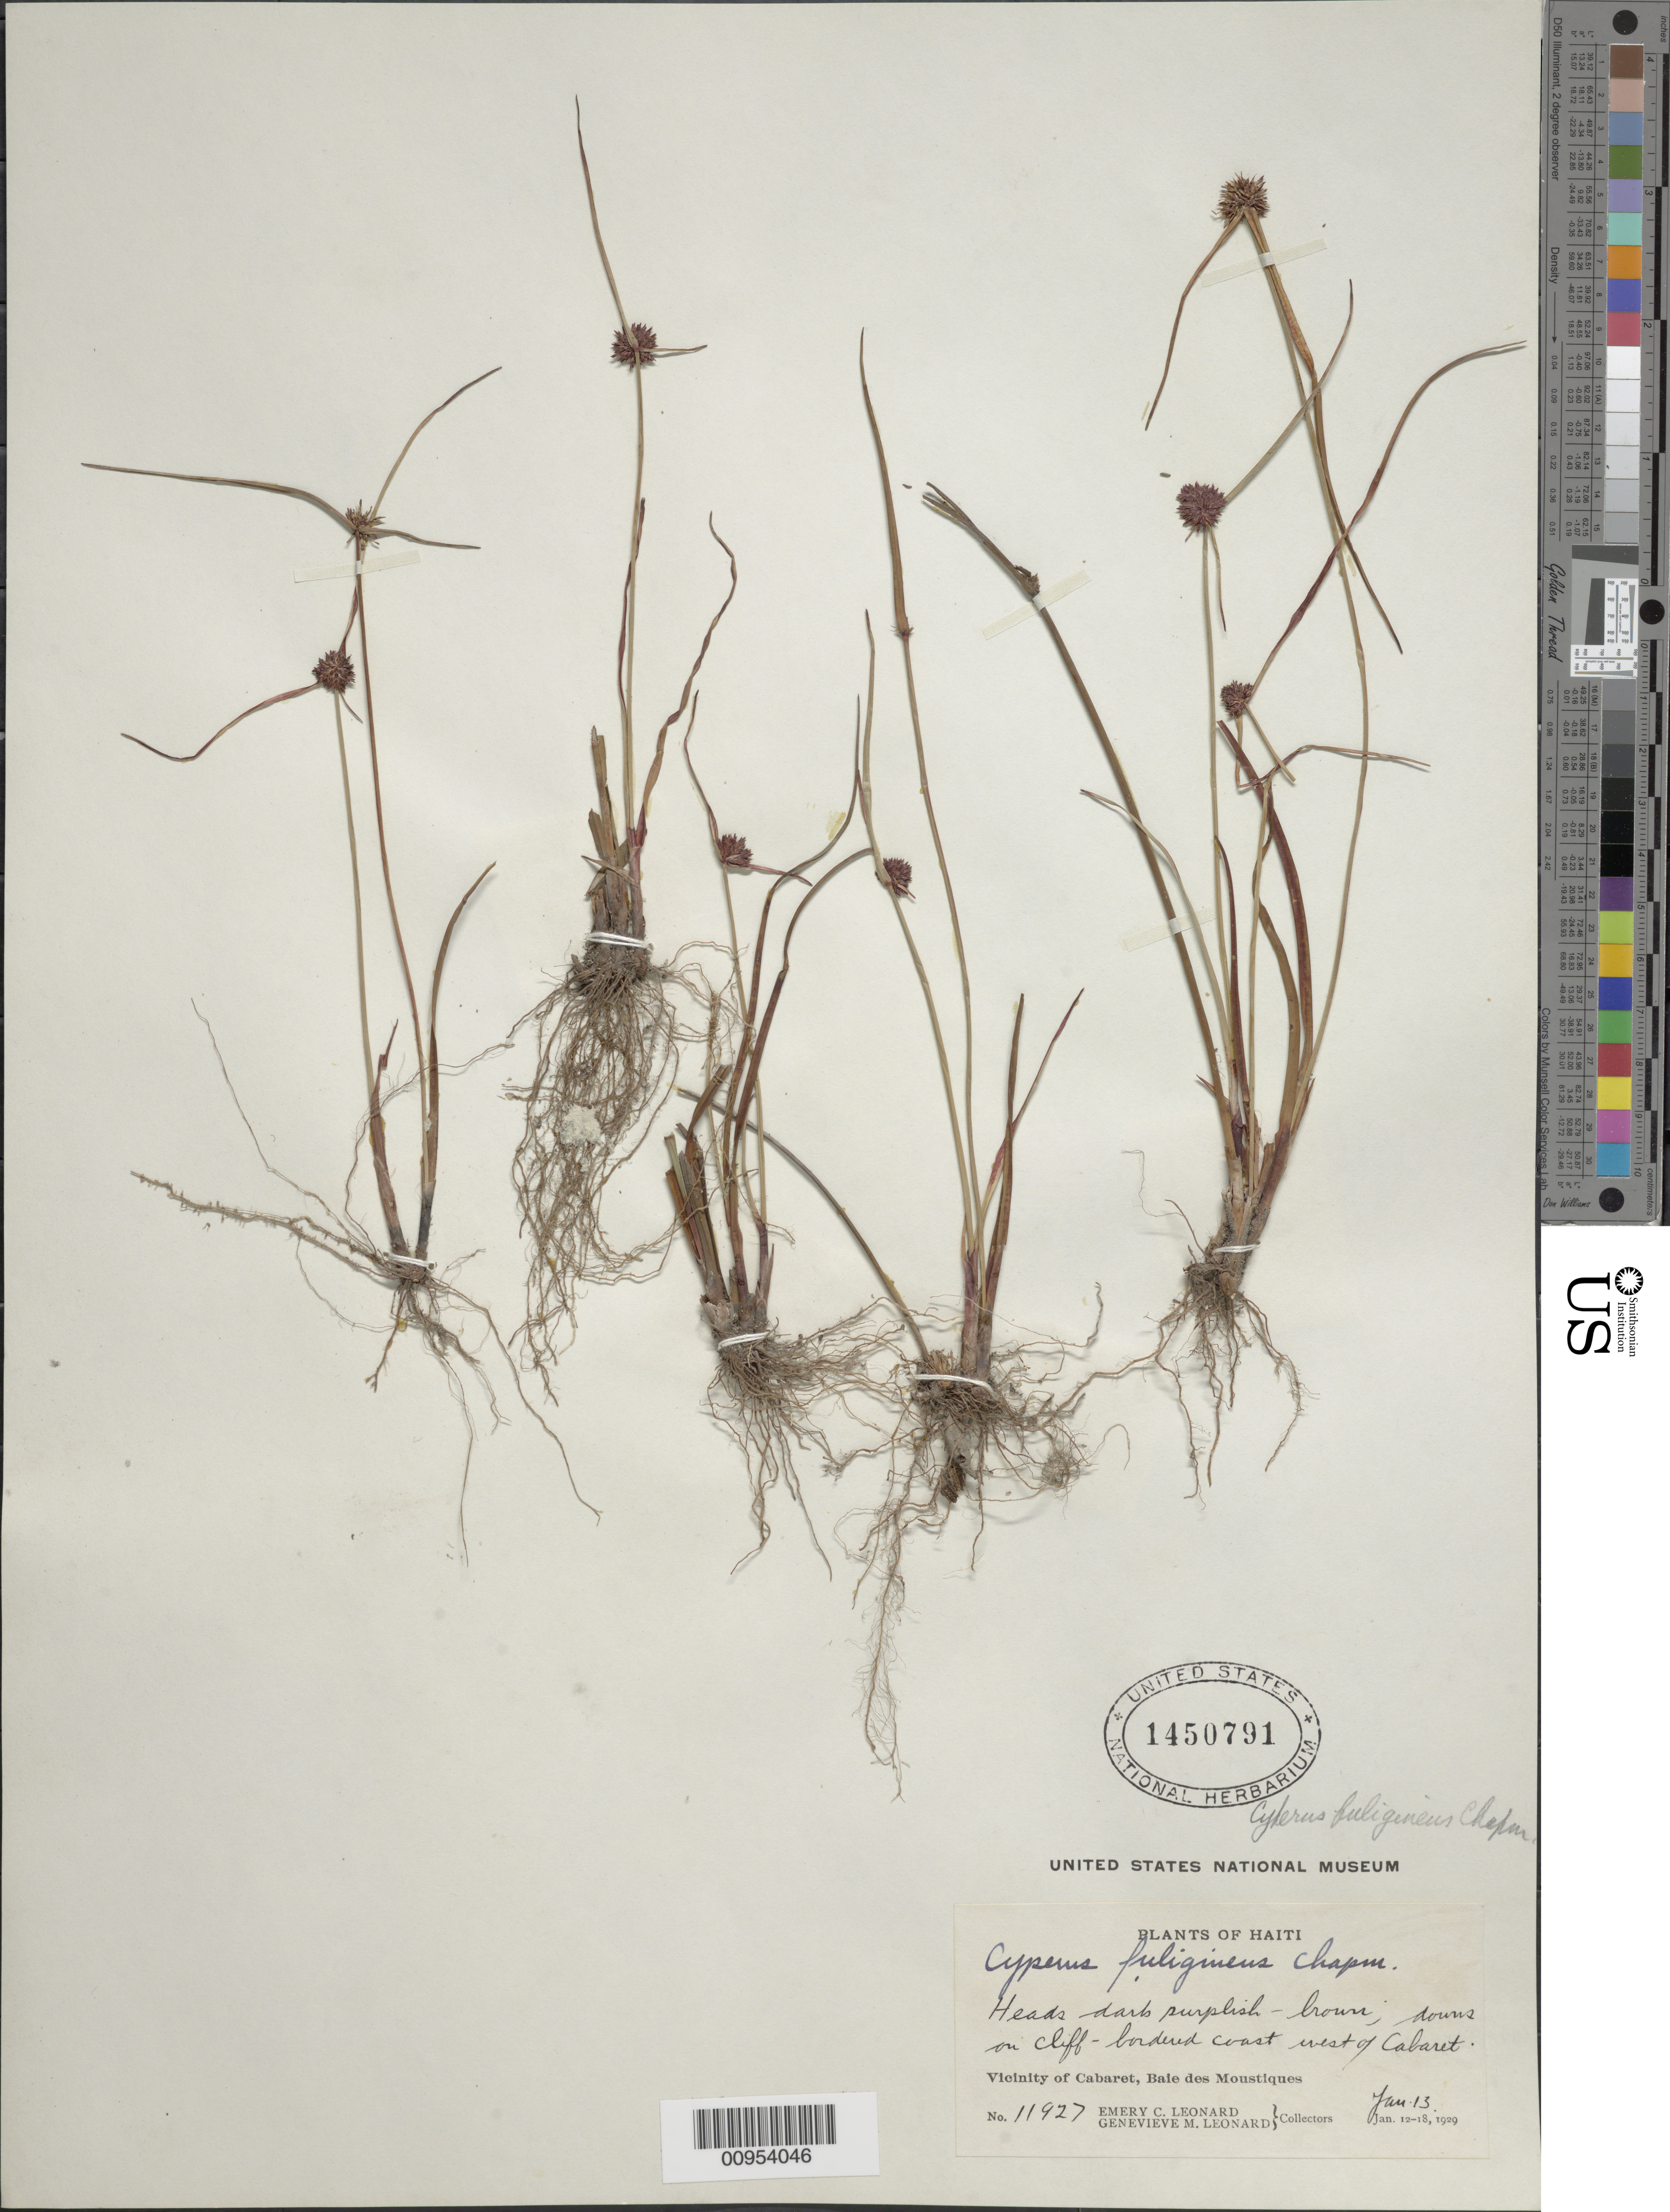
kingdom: Plantae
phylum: Tracheophyta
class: Liliopsida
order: Poales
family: Cyperaceae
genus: Cyperus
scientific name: Cyperus fuligineus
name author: Chapm.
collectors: E. C. Leonard & G. M. Leonard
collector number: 11927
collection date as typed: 13 Jan 1929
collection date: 1929-01-13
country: Haiti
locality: Vicinity of Cabaret, Baie des Moustiques, downs on cliff-bordered coast W of Cabaret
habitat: Downs on cliff-bordered coast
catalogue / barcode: US 1450791